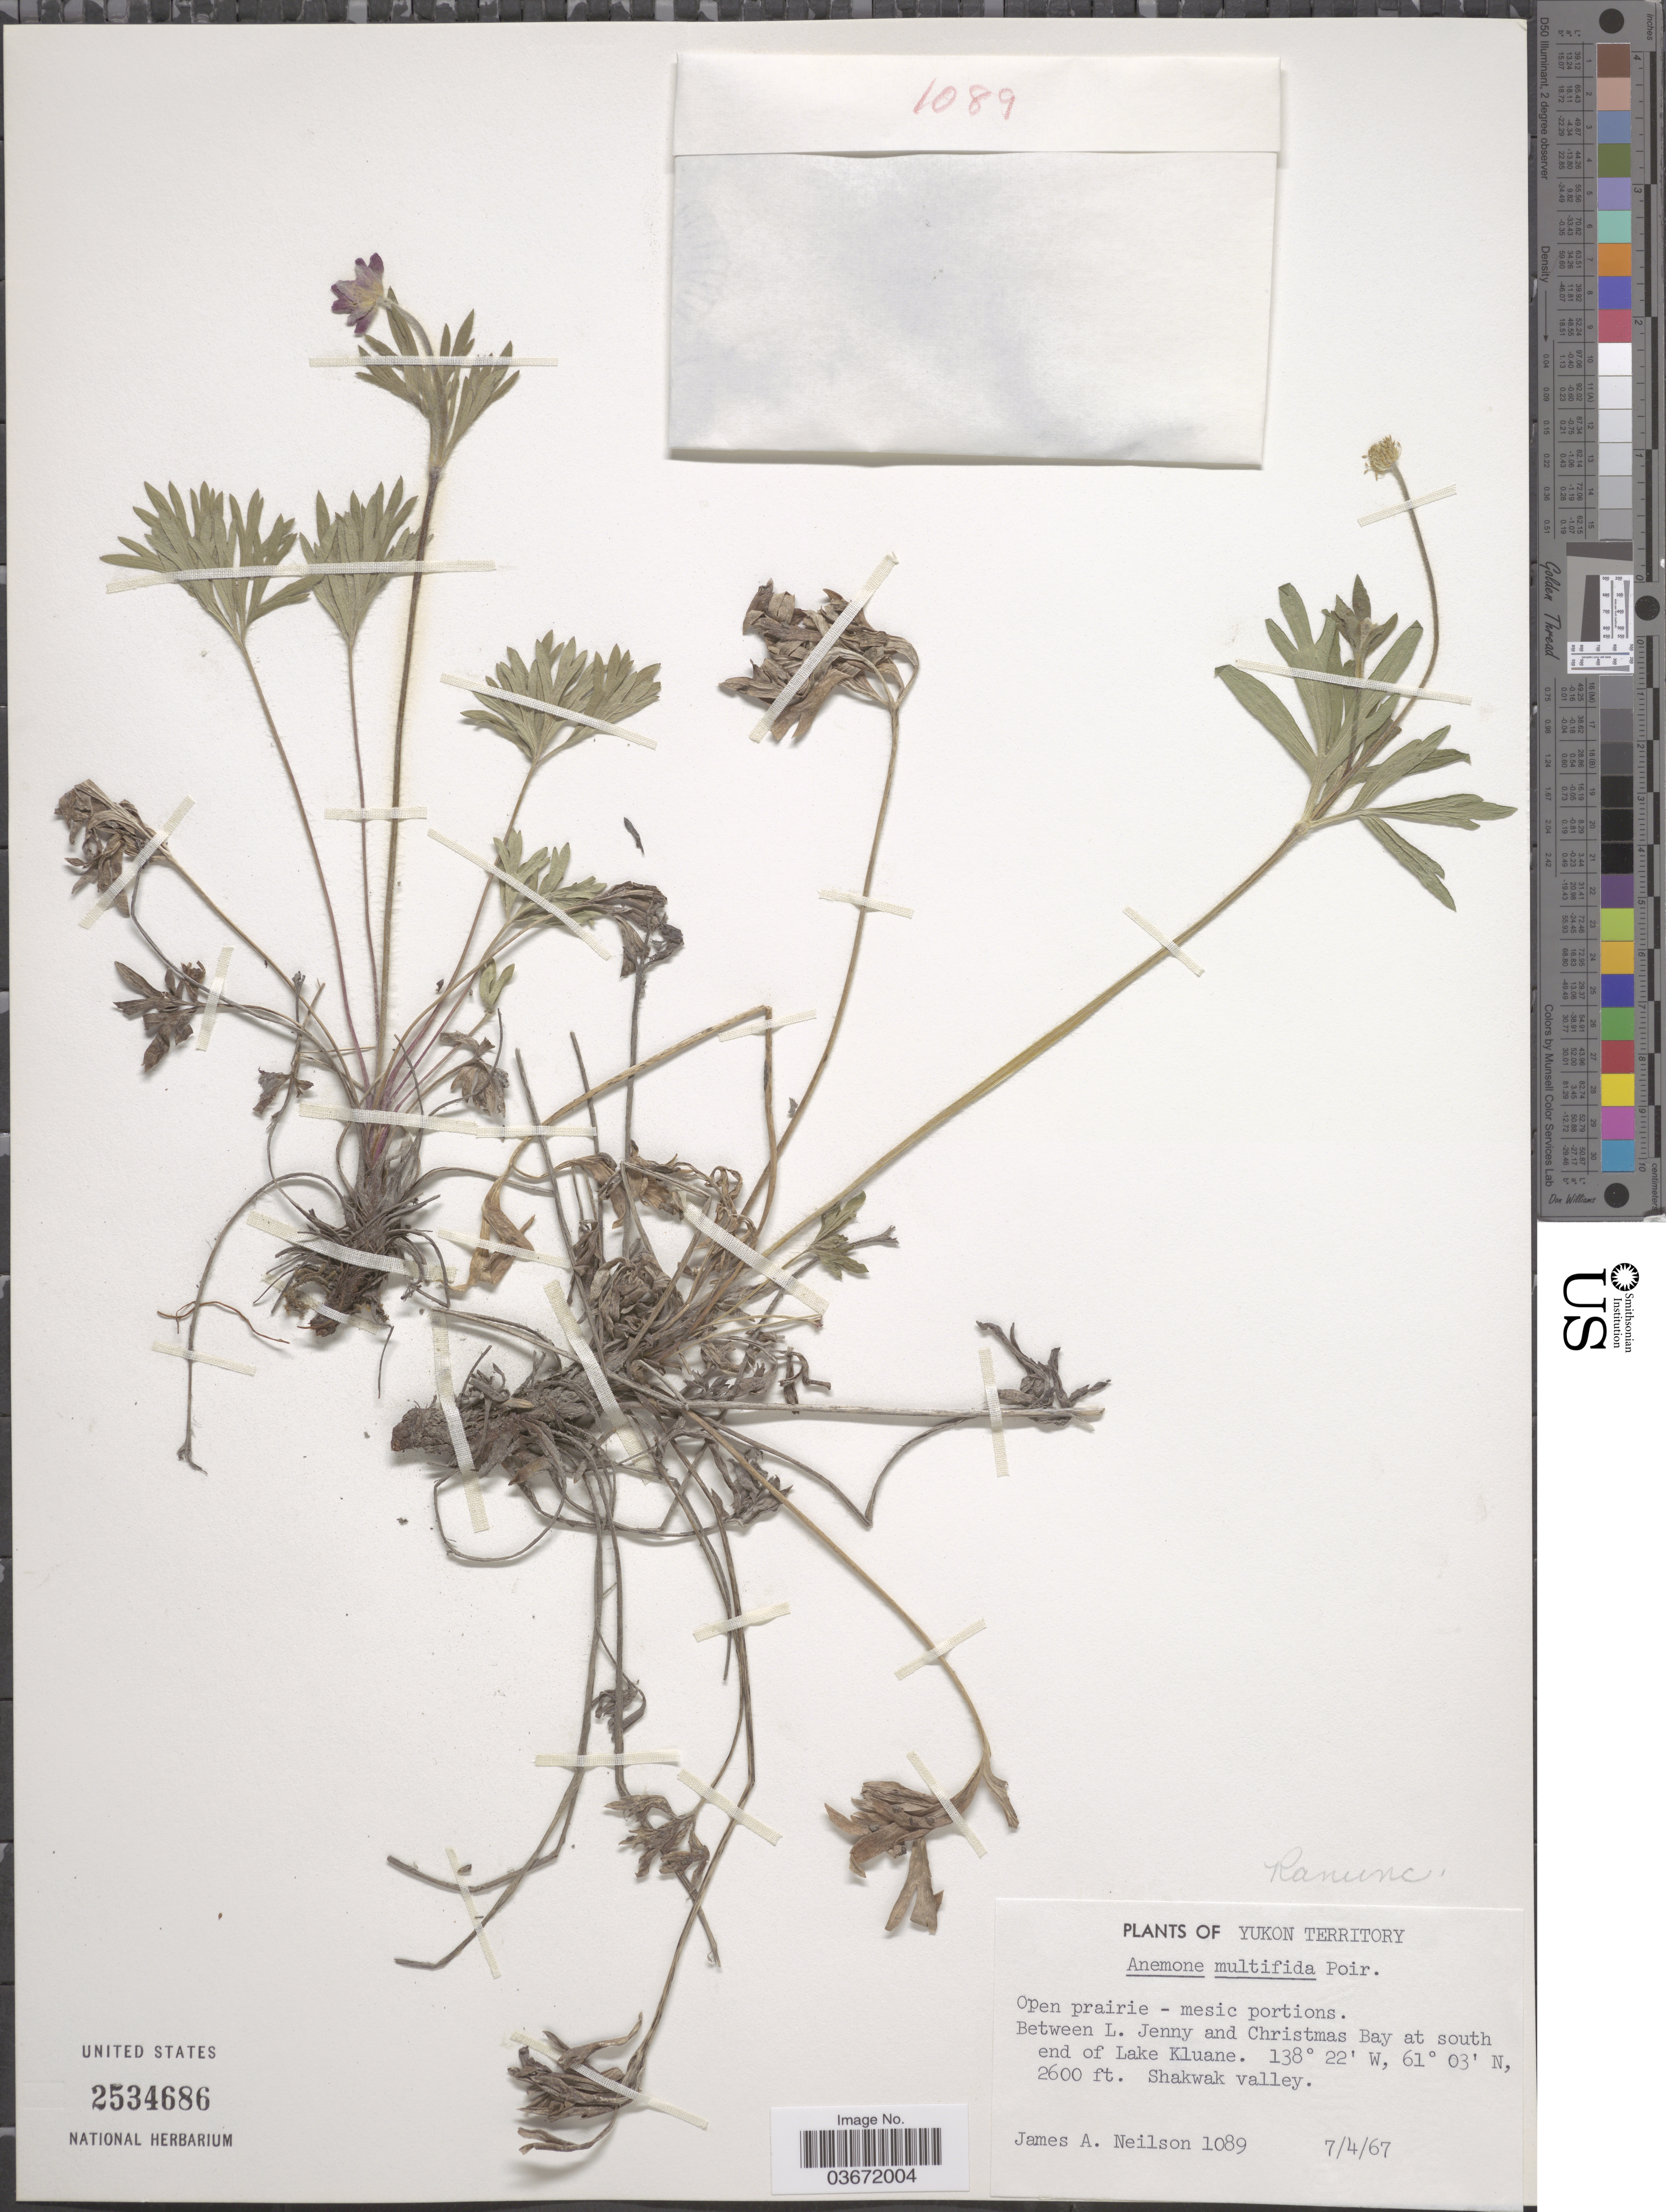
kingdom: Plantae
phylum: Tracheophyta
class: Magnoliopsida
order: Ranunculales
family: Ranunculaceae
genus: Anemone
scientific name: Anemone multifida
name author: Poir.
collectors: J. Neilson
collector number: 1089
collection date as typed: Transcribed d/m/y: 7/4/67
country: Canada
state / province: Yukon Territory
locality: Between L. Jenny and Christmas Bay at south end of Lake Kluane. Shakwak valley.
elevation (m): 792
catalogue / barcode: US 2534686